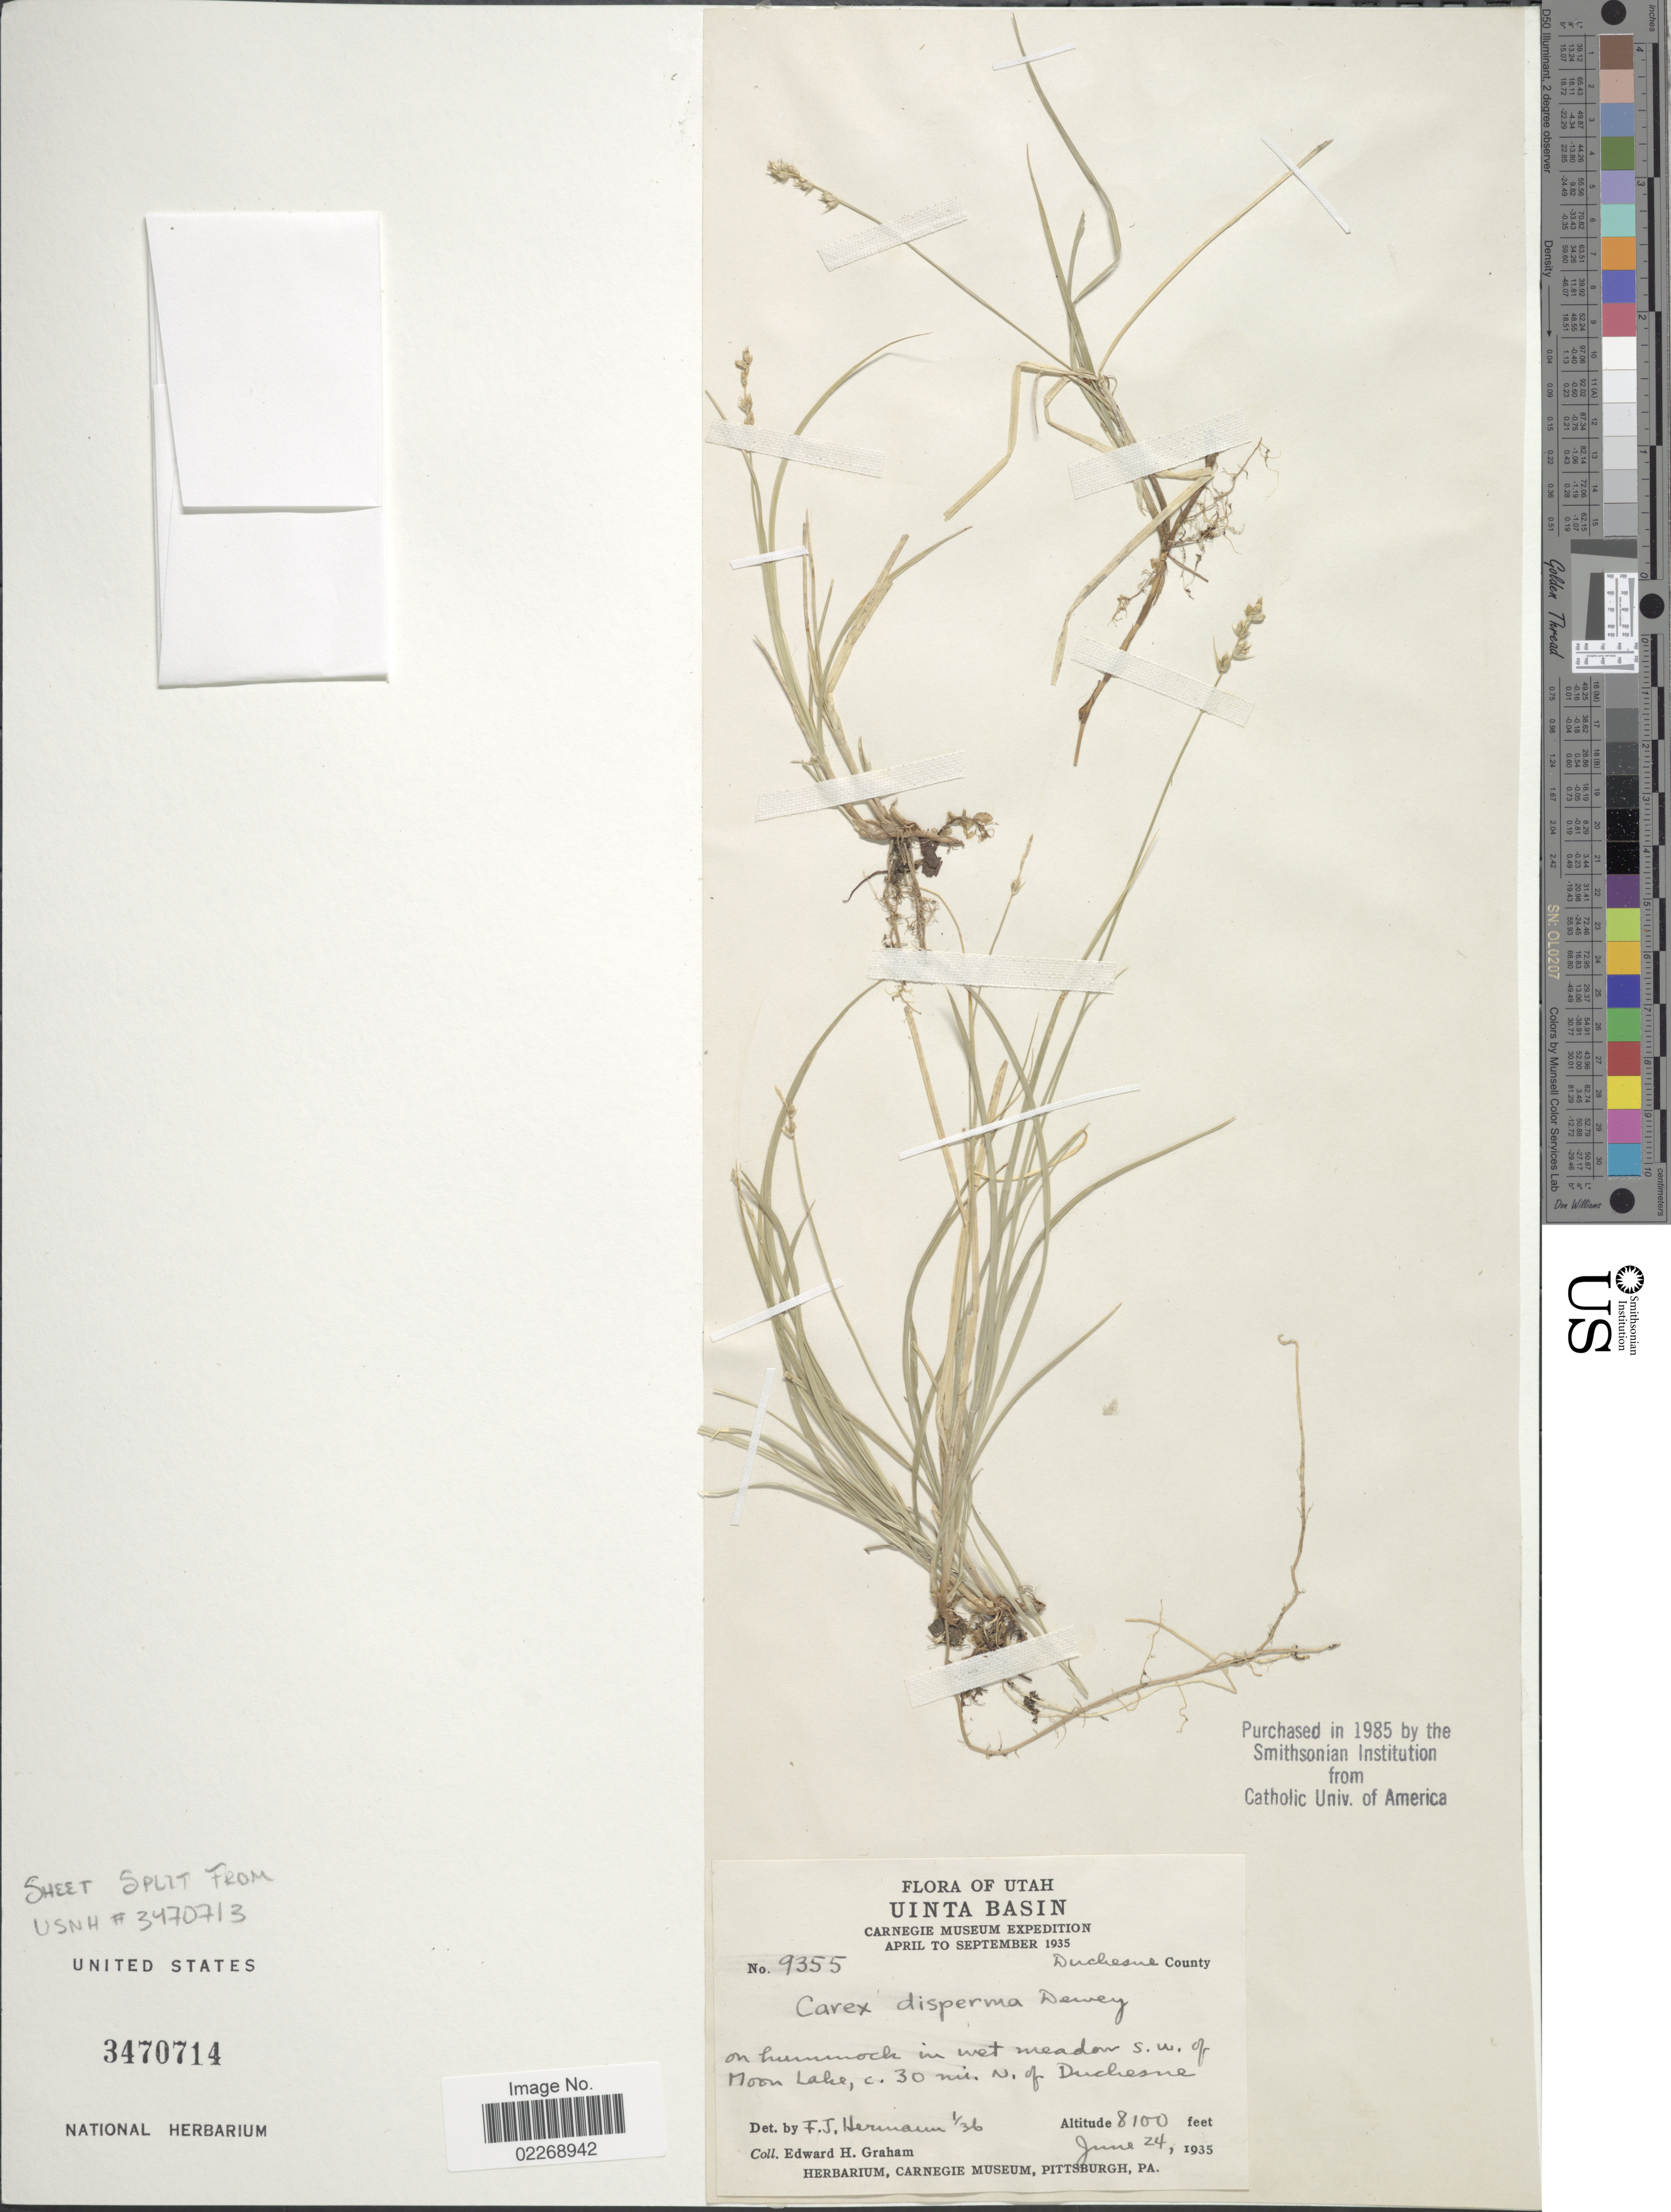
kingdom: Plantae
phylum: Tracheophyta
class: Liliopsida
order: Poales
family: Cyperaceae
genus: Carex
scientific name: Carex disperma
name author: Dewey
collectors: E. H. Graham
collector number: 9355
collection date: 1935-06-24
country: United States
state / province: Utah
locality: Uinta Basin, on hummock in wet meadow s.w. of Moon Lake, c. 30 mi N of Duchesne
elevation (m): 2469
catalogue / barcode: US 3470714